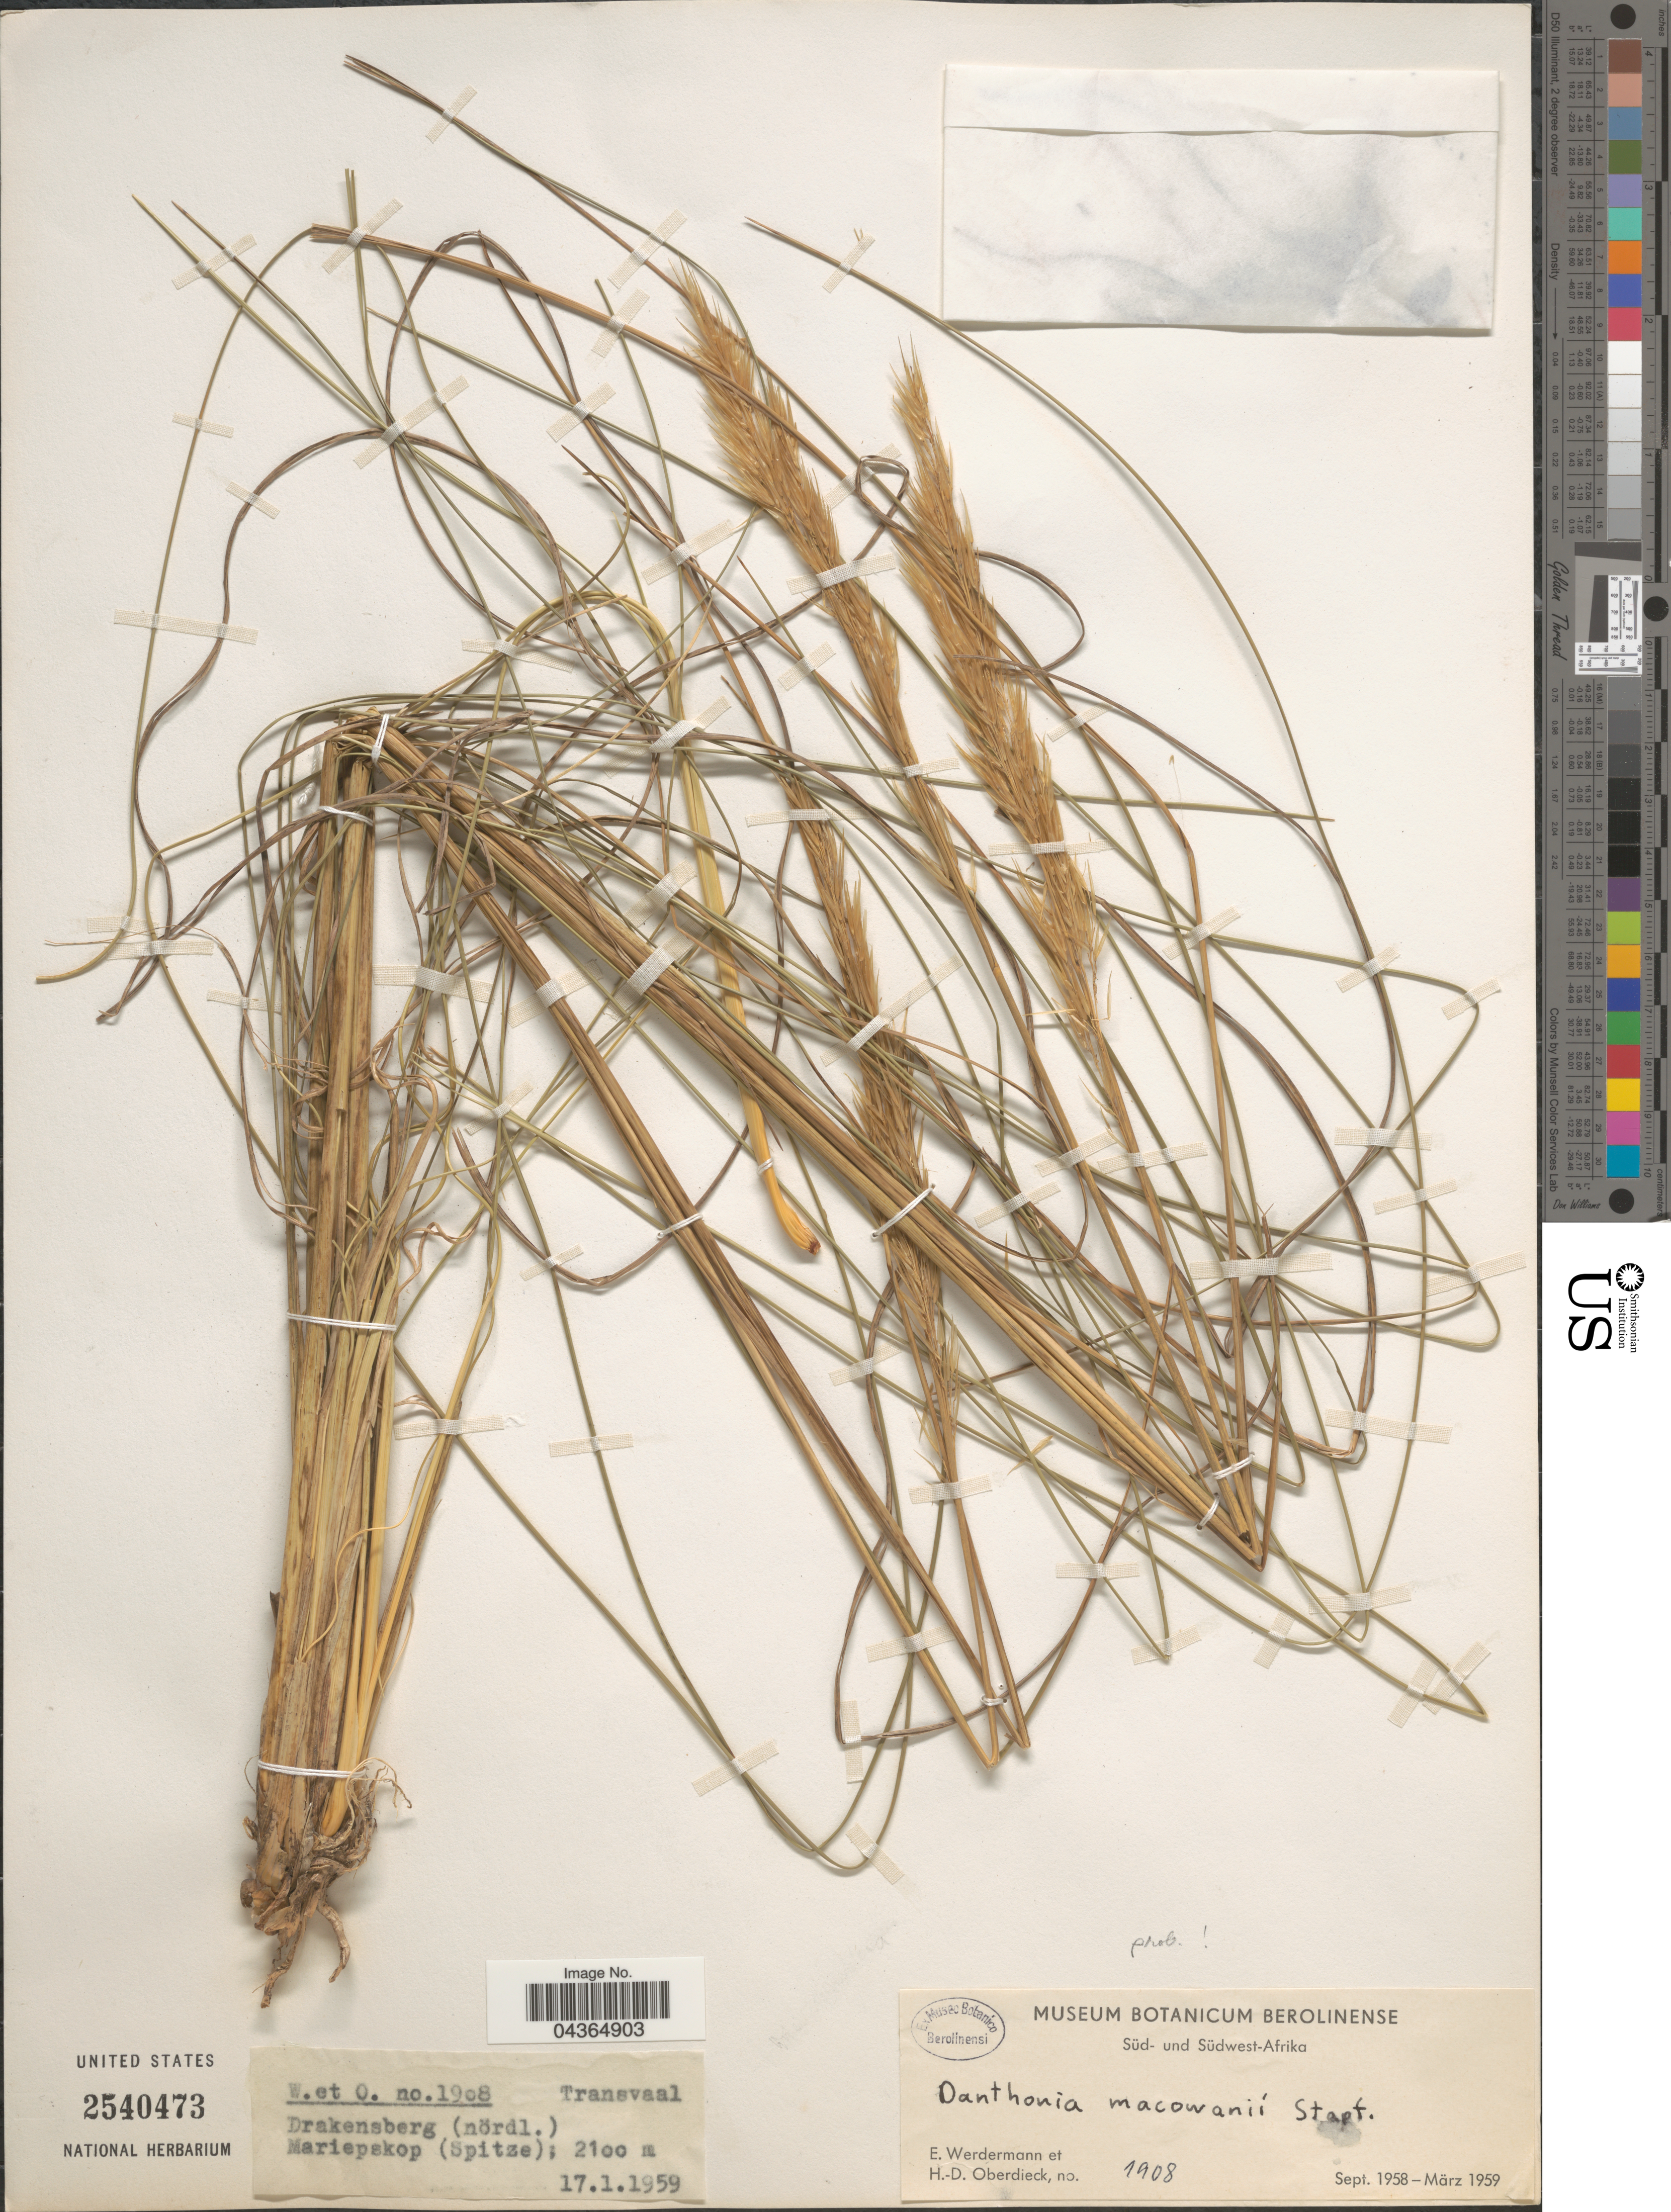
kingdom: Plantae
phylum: Tracheophyta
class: Liliopsida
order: Poales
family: Poaceae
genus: Merxmuellera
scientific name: Merxmuellera macowanii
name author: (Stapf) Conert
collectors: E. Wedermann & H. Oberdieck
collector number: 1908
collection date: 1959-01-17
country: South Africa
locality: Transvaal. Drakensberg (nordl.). Mariepskop (Spitze).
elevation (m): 2100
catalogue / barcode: US 2540473